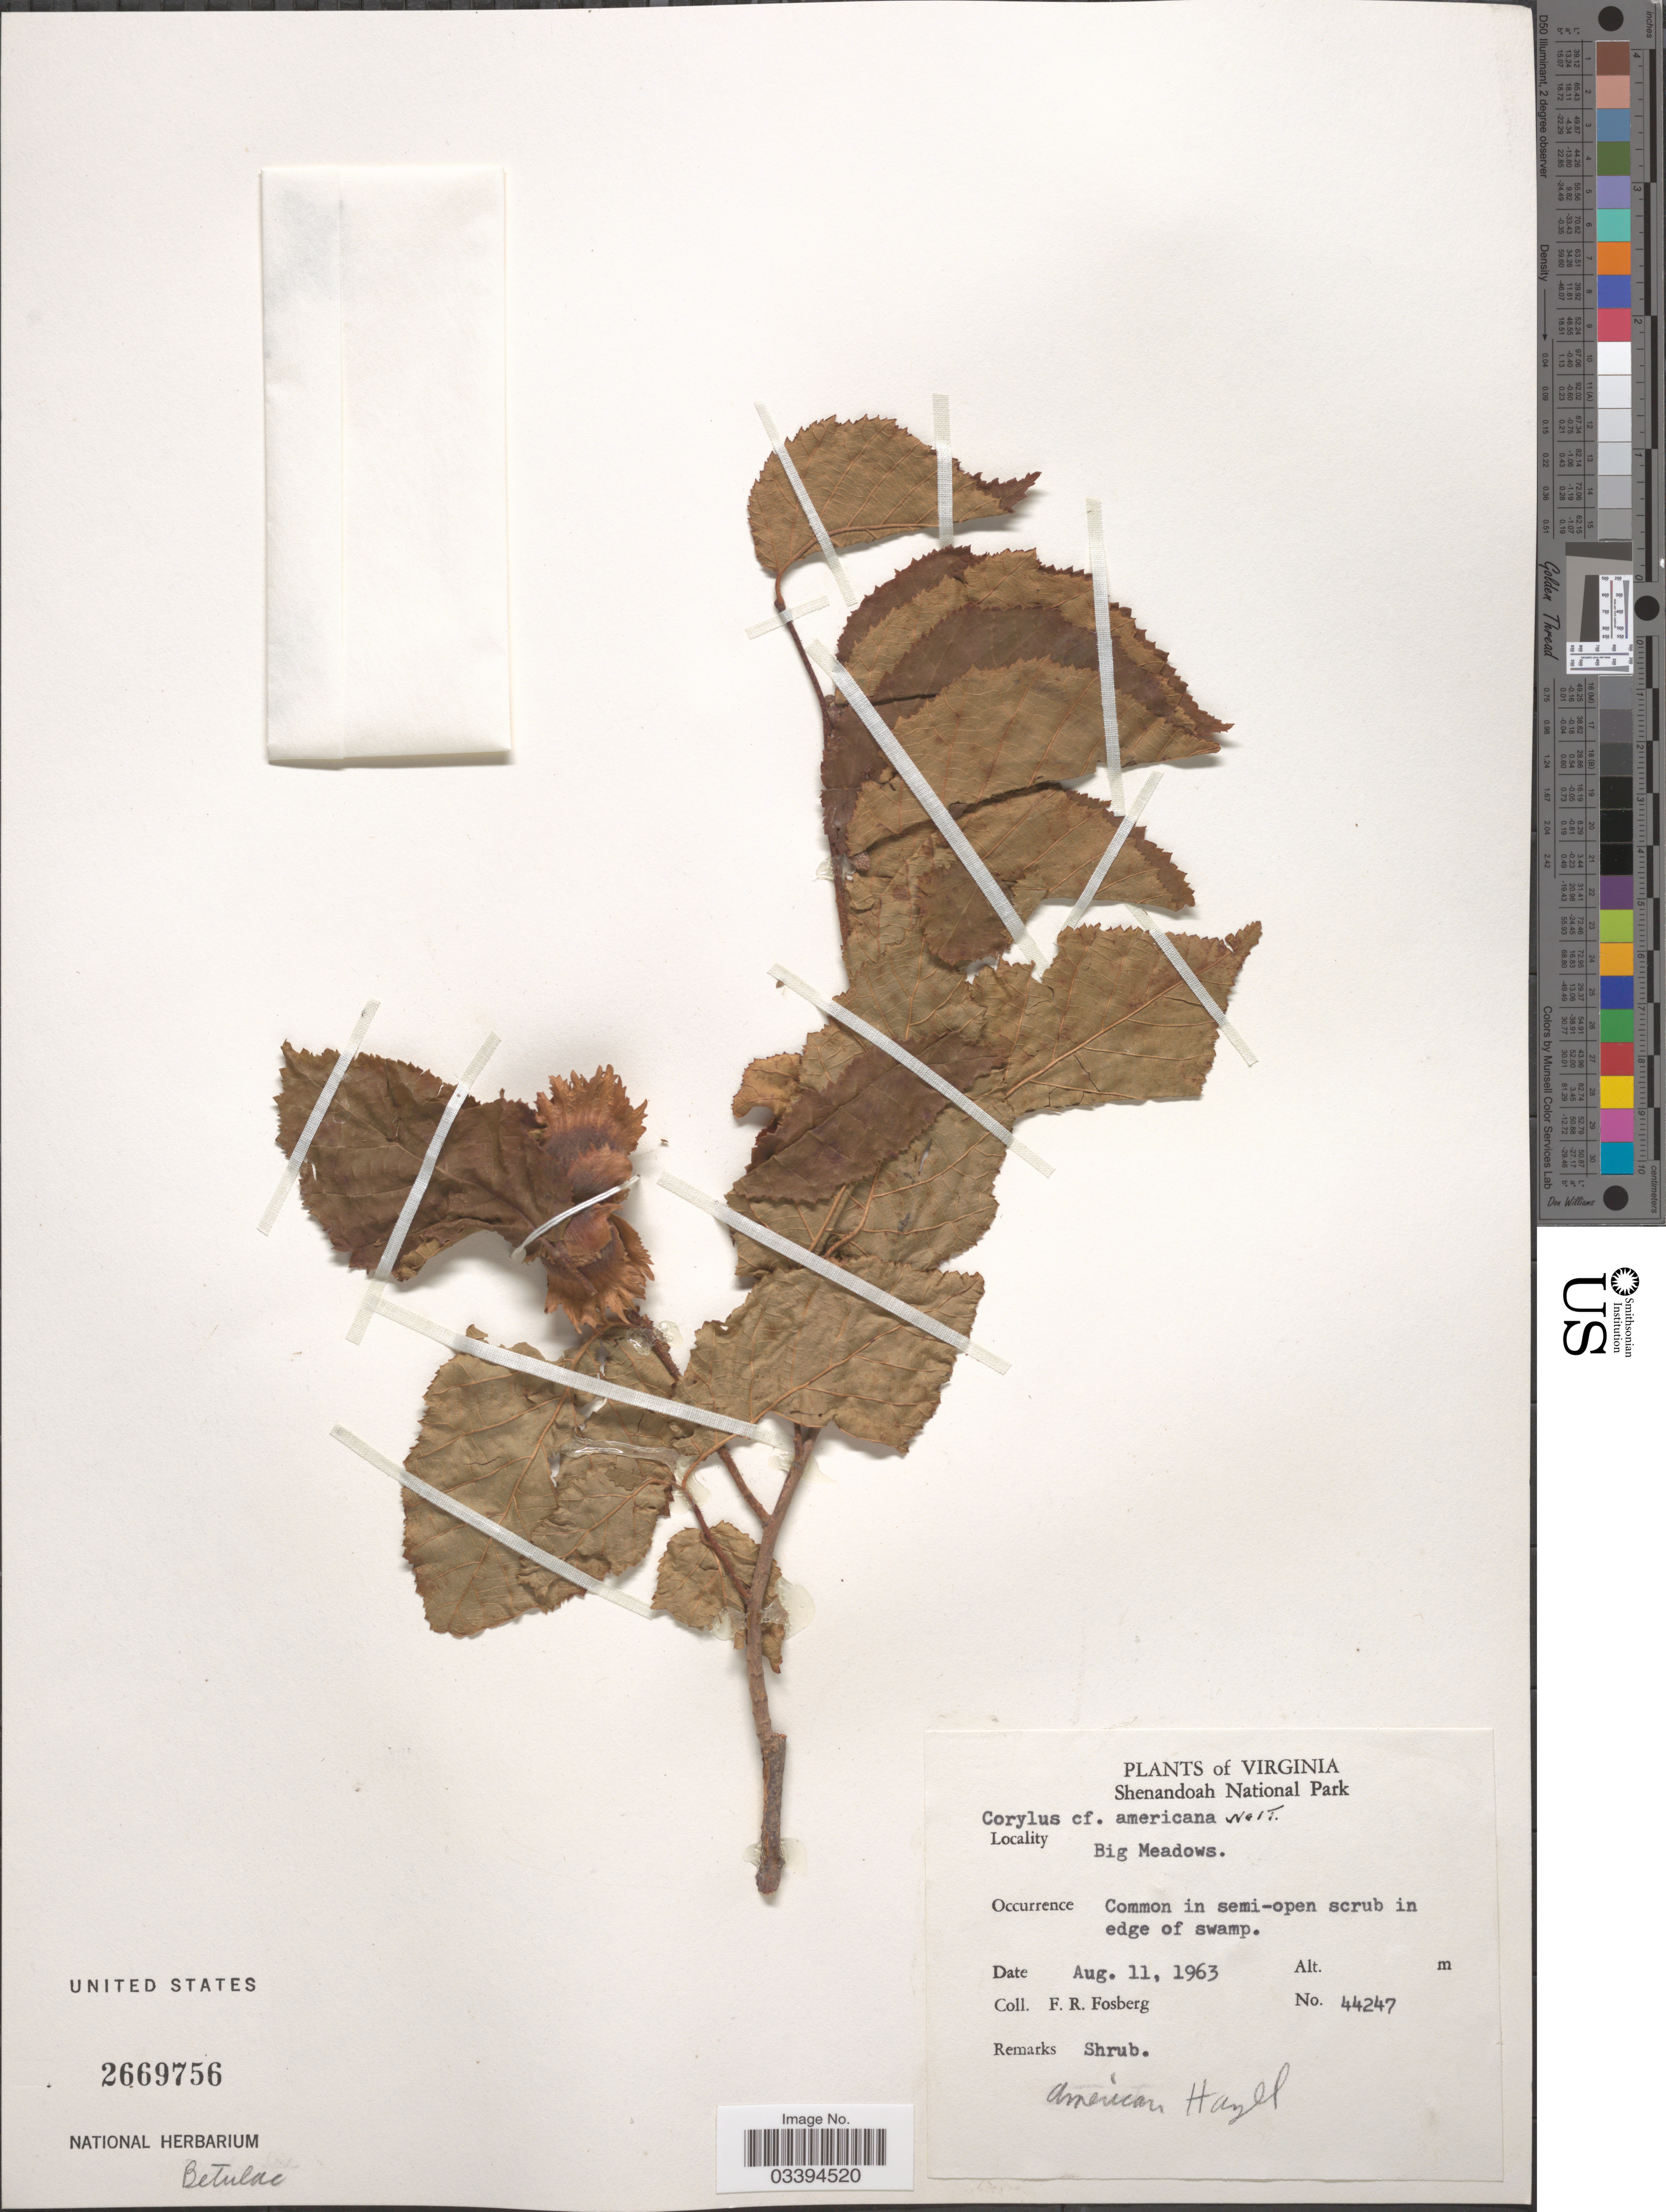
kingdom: Plantae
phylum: Tracheophyta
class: Magnoliopsida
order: Fagales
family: Betulaceae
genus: Corylus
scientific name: Corylus americana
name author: Walter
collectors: F. R. Fosberg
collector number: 44247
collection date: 1963-08-11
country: United States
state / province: Virginia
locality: Shenandoah National Park. Big Meadows.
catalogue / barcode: US 2669756